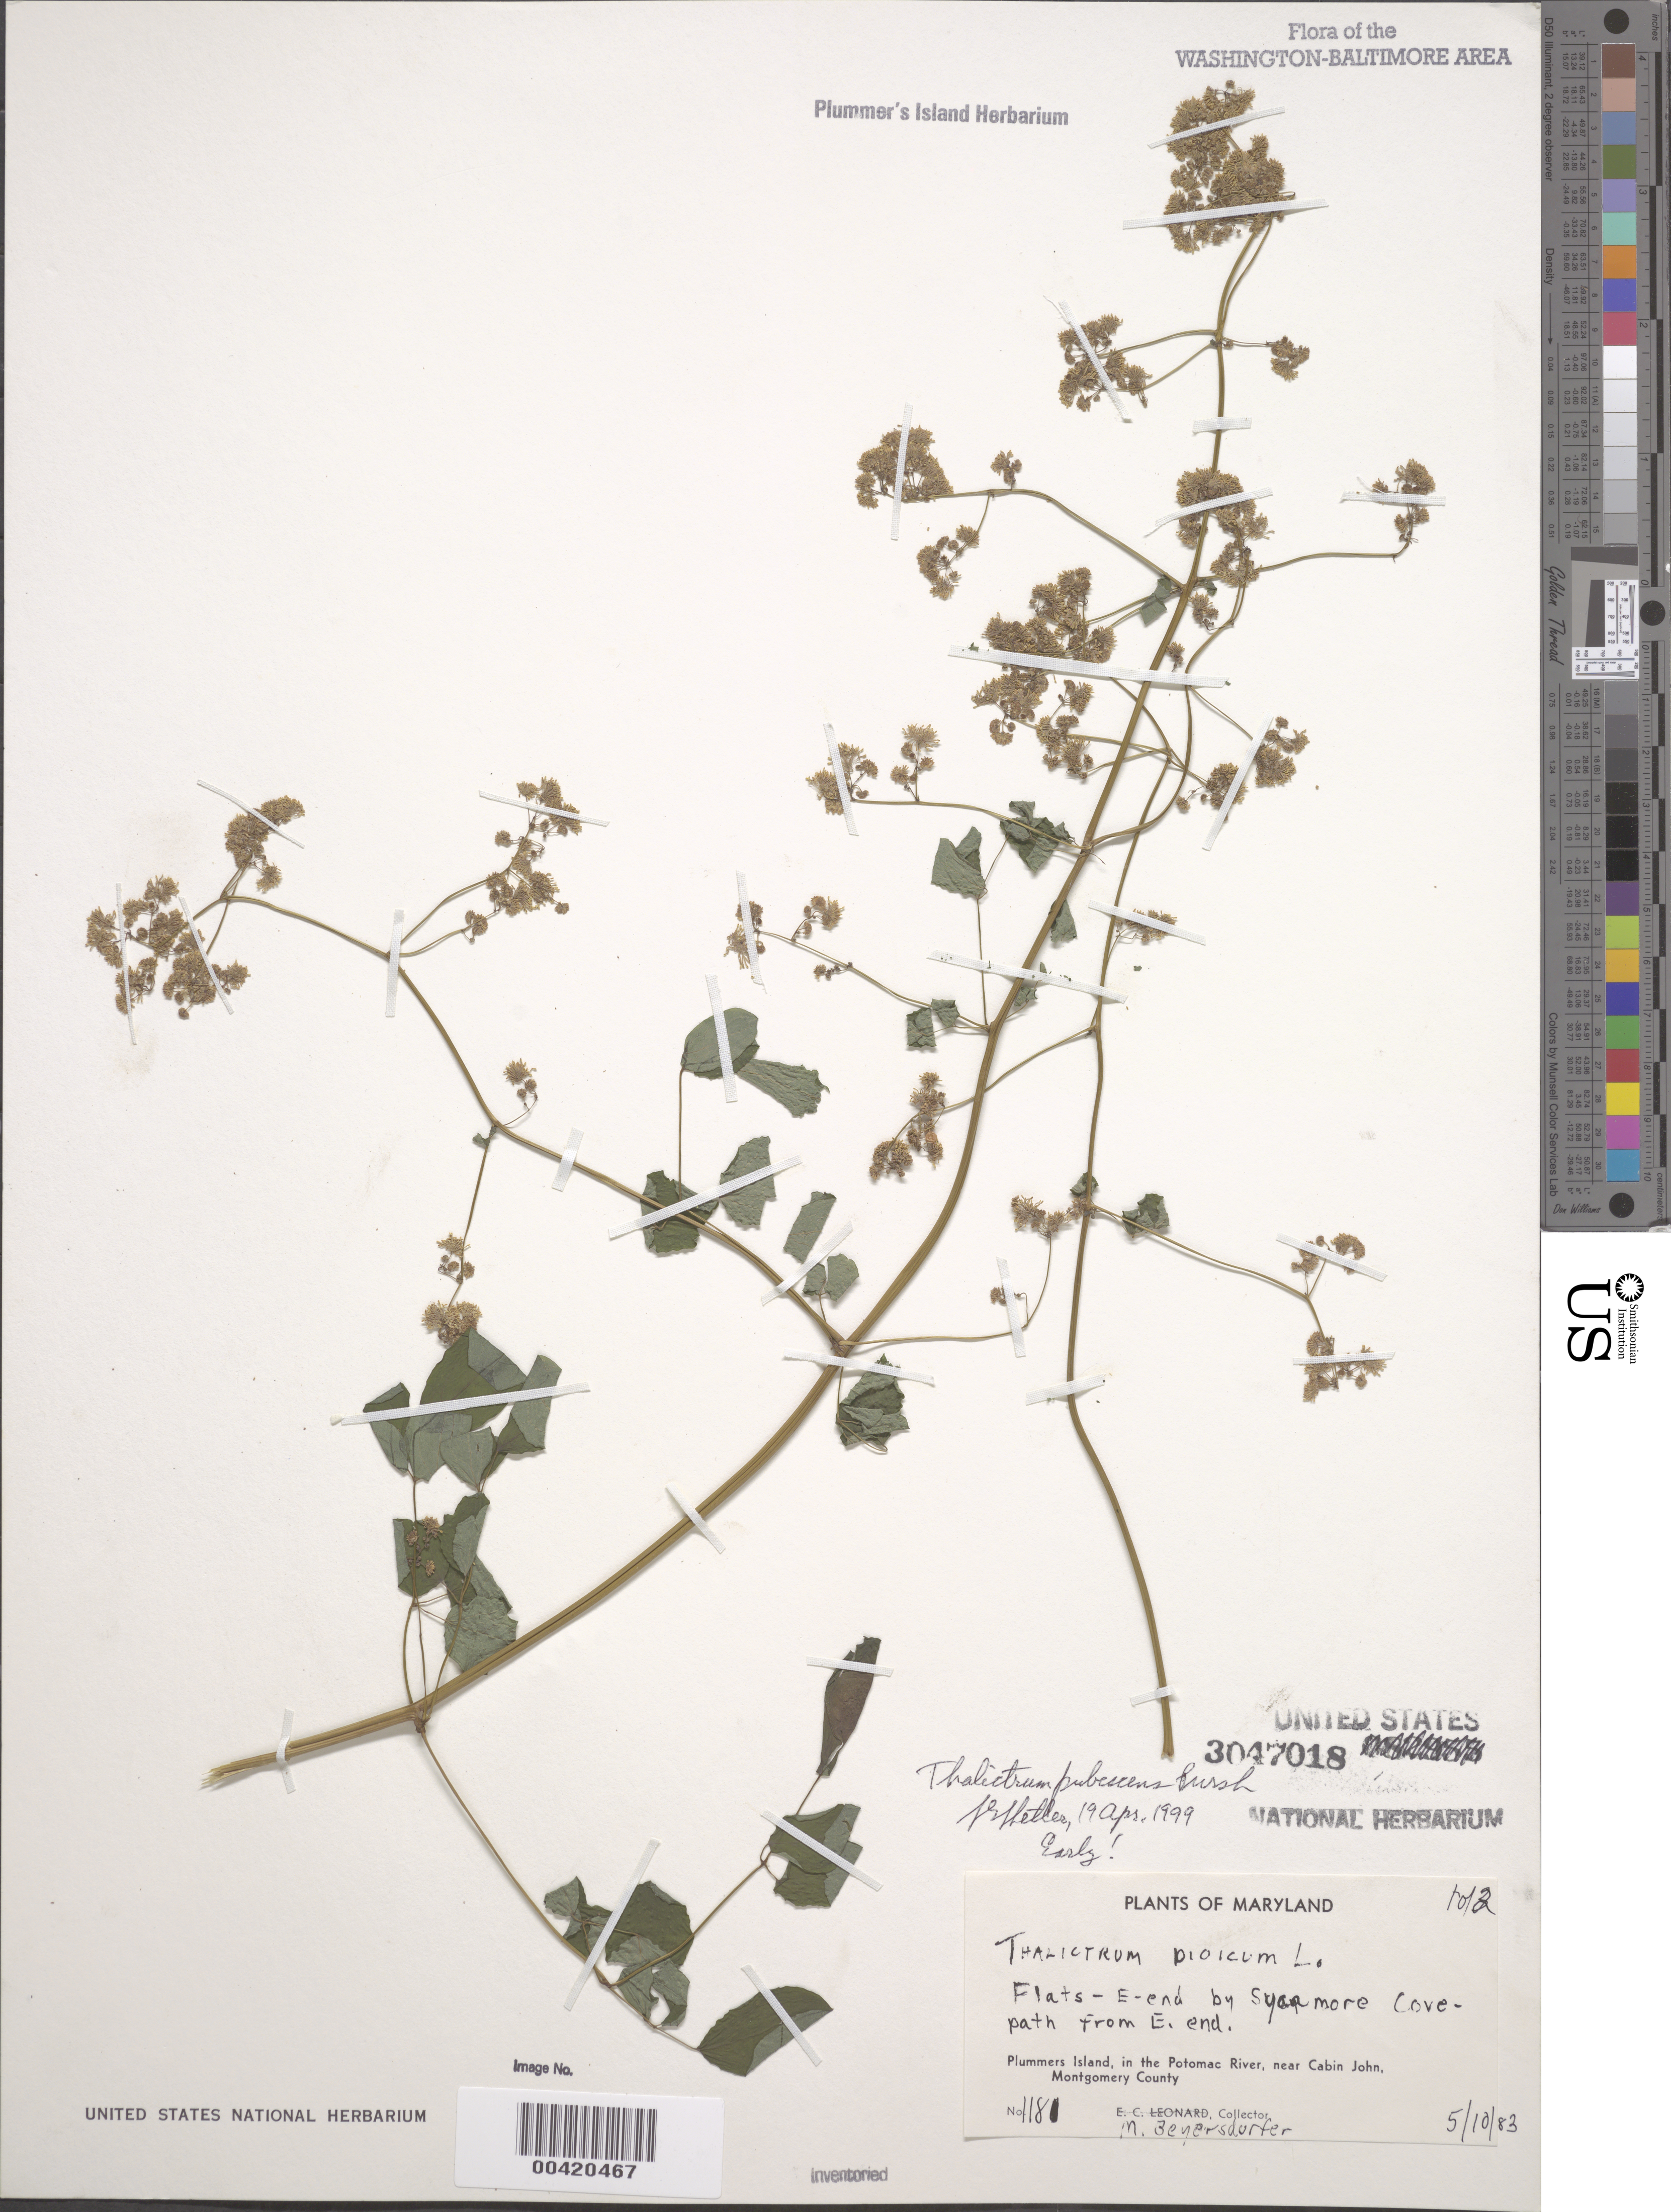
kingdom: Plantae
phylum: Tracheophyta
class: Magnoliopsida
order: Ranunculales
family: Ranunculaceae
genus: Thalictrum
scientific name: Thalictrum pubescens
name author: Pursh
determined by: Shetler, Stanwyn G., (US), NMNH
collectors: M. Beyersdorfer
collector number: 118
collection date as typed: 10 May 1983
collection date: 1983-05-10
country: United States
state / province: Maryland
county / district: Montgomery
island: Plummers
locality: Plummer's Island; east end by Sycamore Cove - path from E. end C. & O. Canal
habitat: Flats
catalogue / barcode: US 3047018